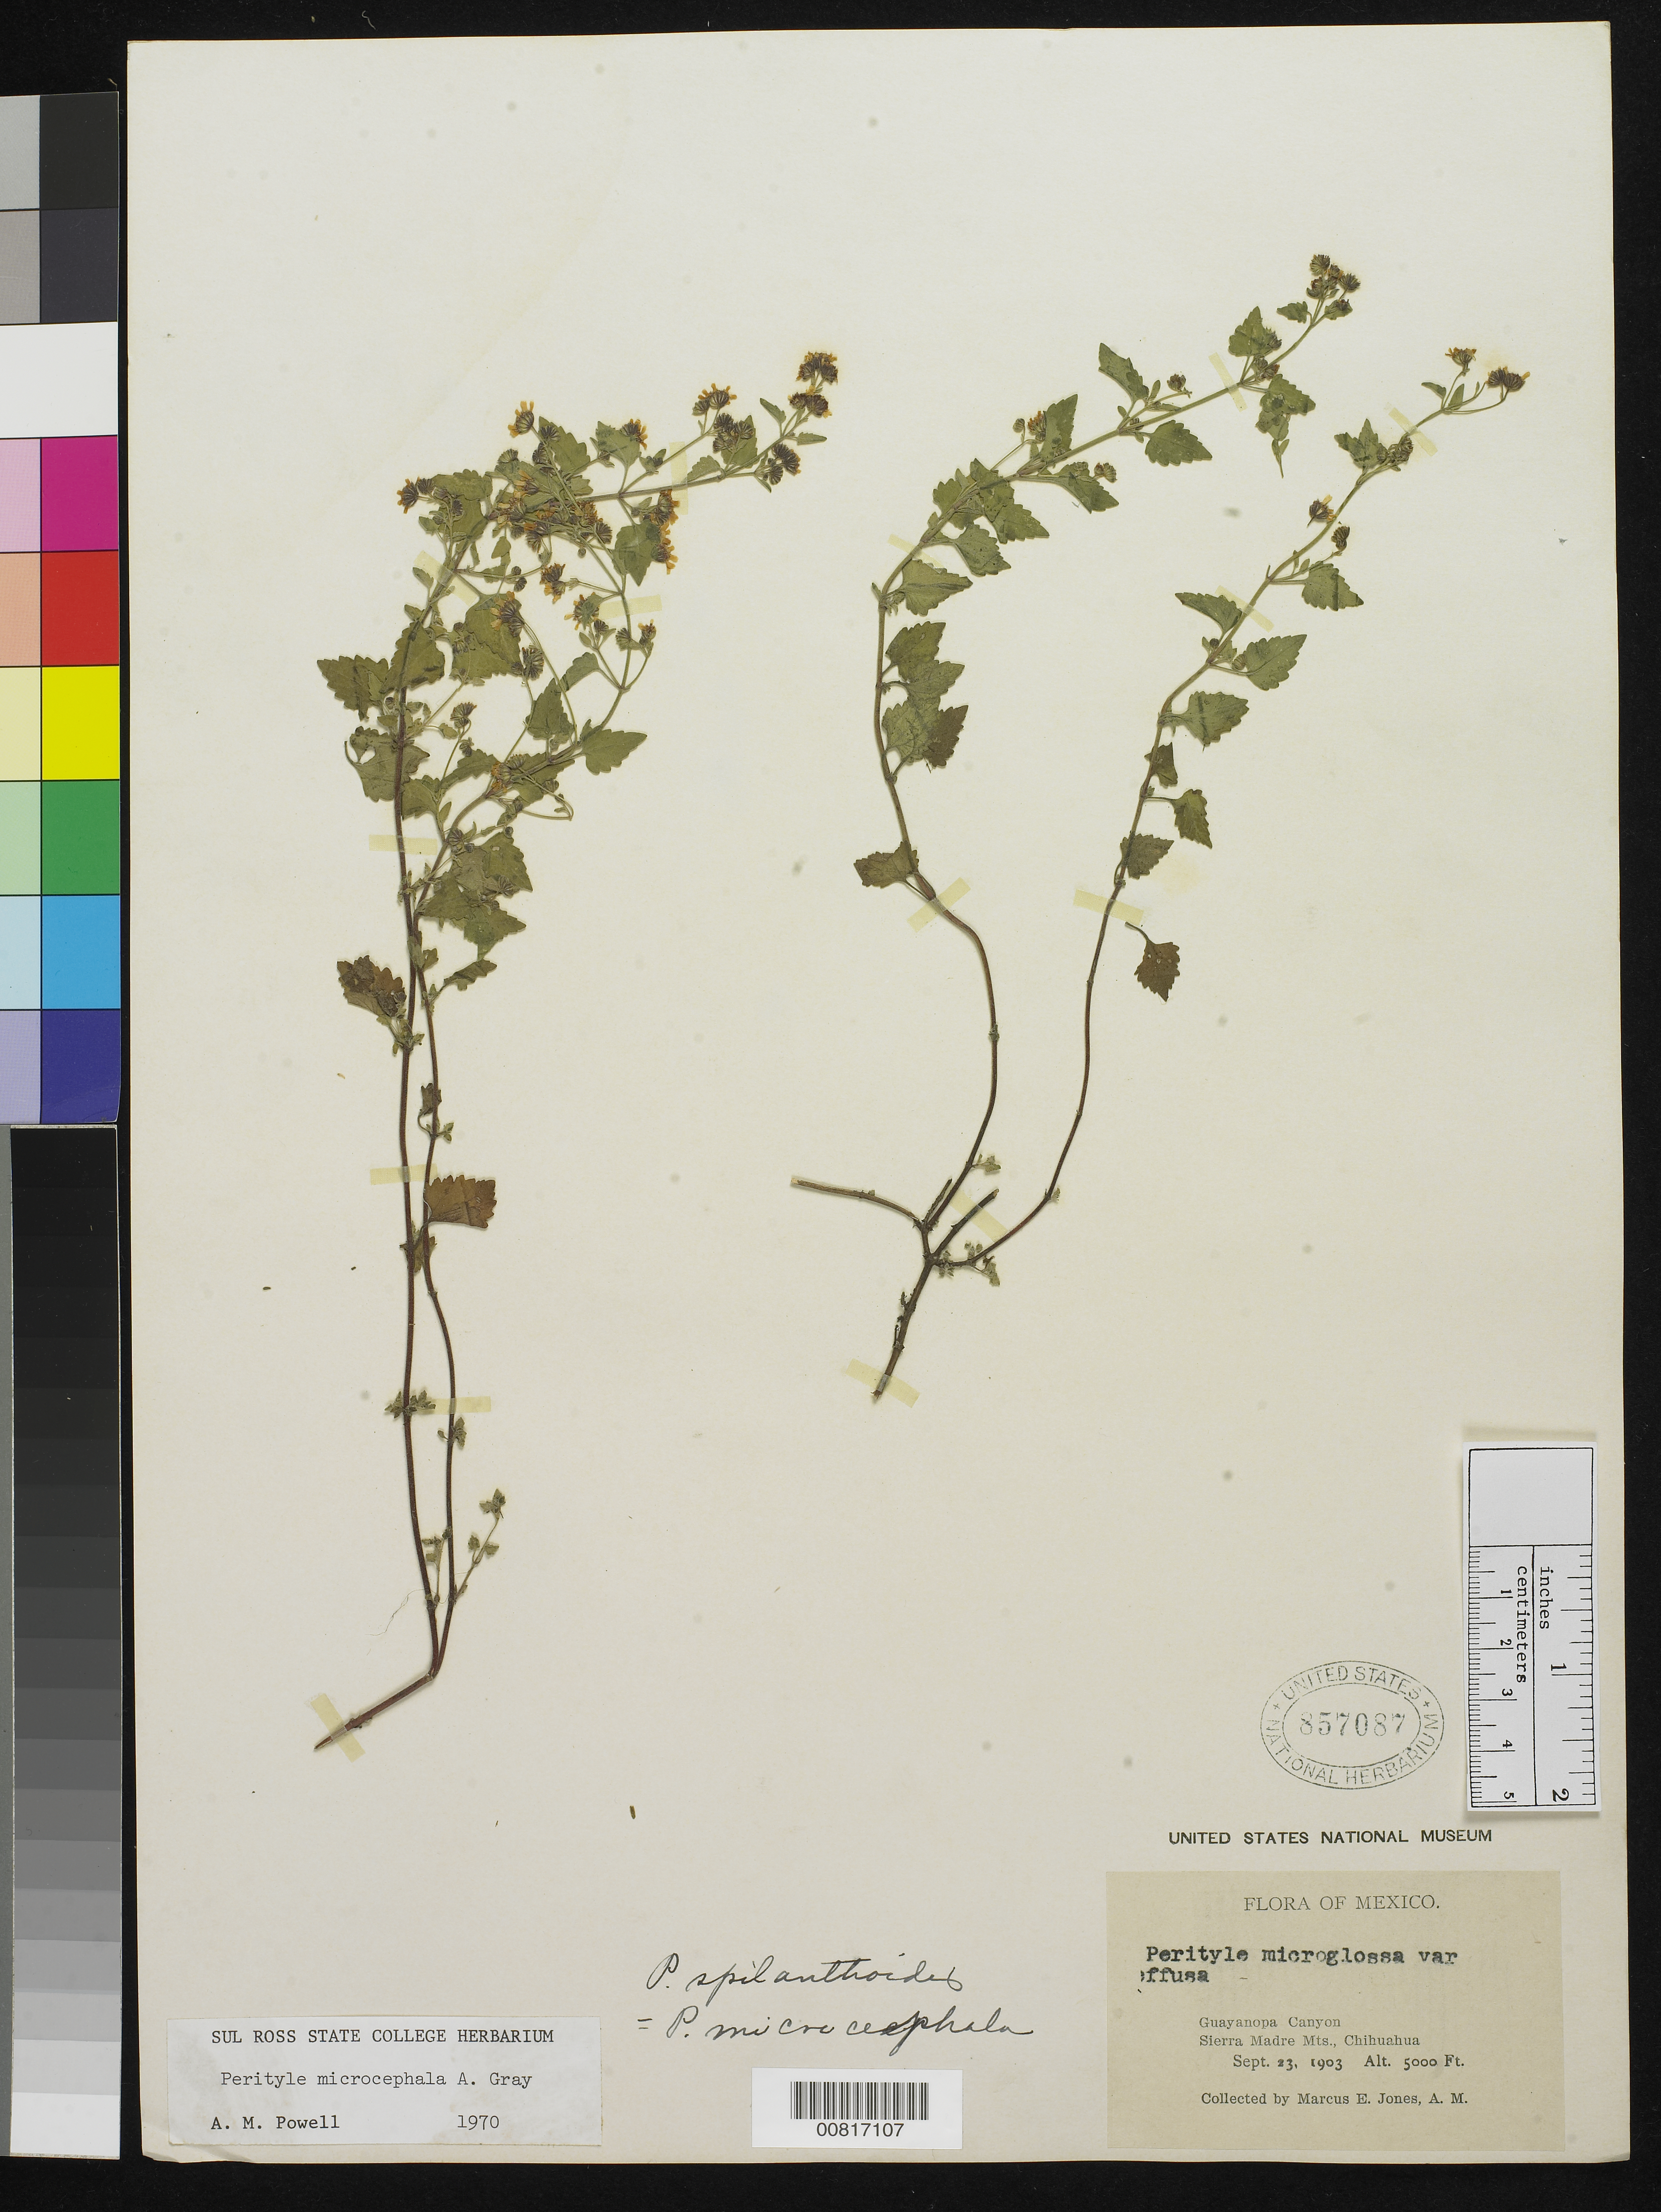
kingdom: Plantae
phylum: Tracheophyta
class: Magnoliopsida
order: Asterales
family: Asteraceae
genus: Perityle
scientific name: Perityle microcephala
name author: A. Gray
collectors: M. E. Jones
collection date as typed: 23 Sep 1903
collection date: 1903-09-23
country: Mexico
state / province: Chihuahua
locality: Guayanopa Canyon, Sierra Madre Mts., Chihuahua.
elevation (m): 1524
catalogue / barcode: US 857087